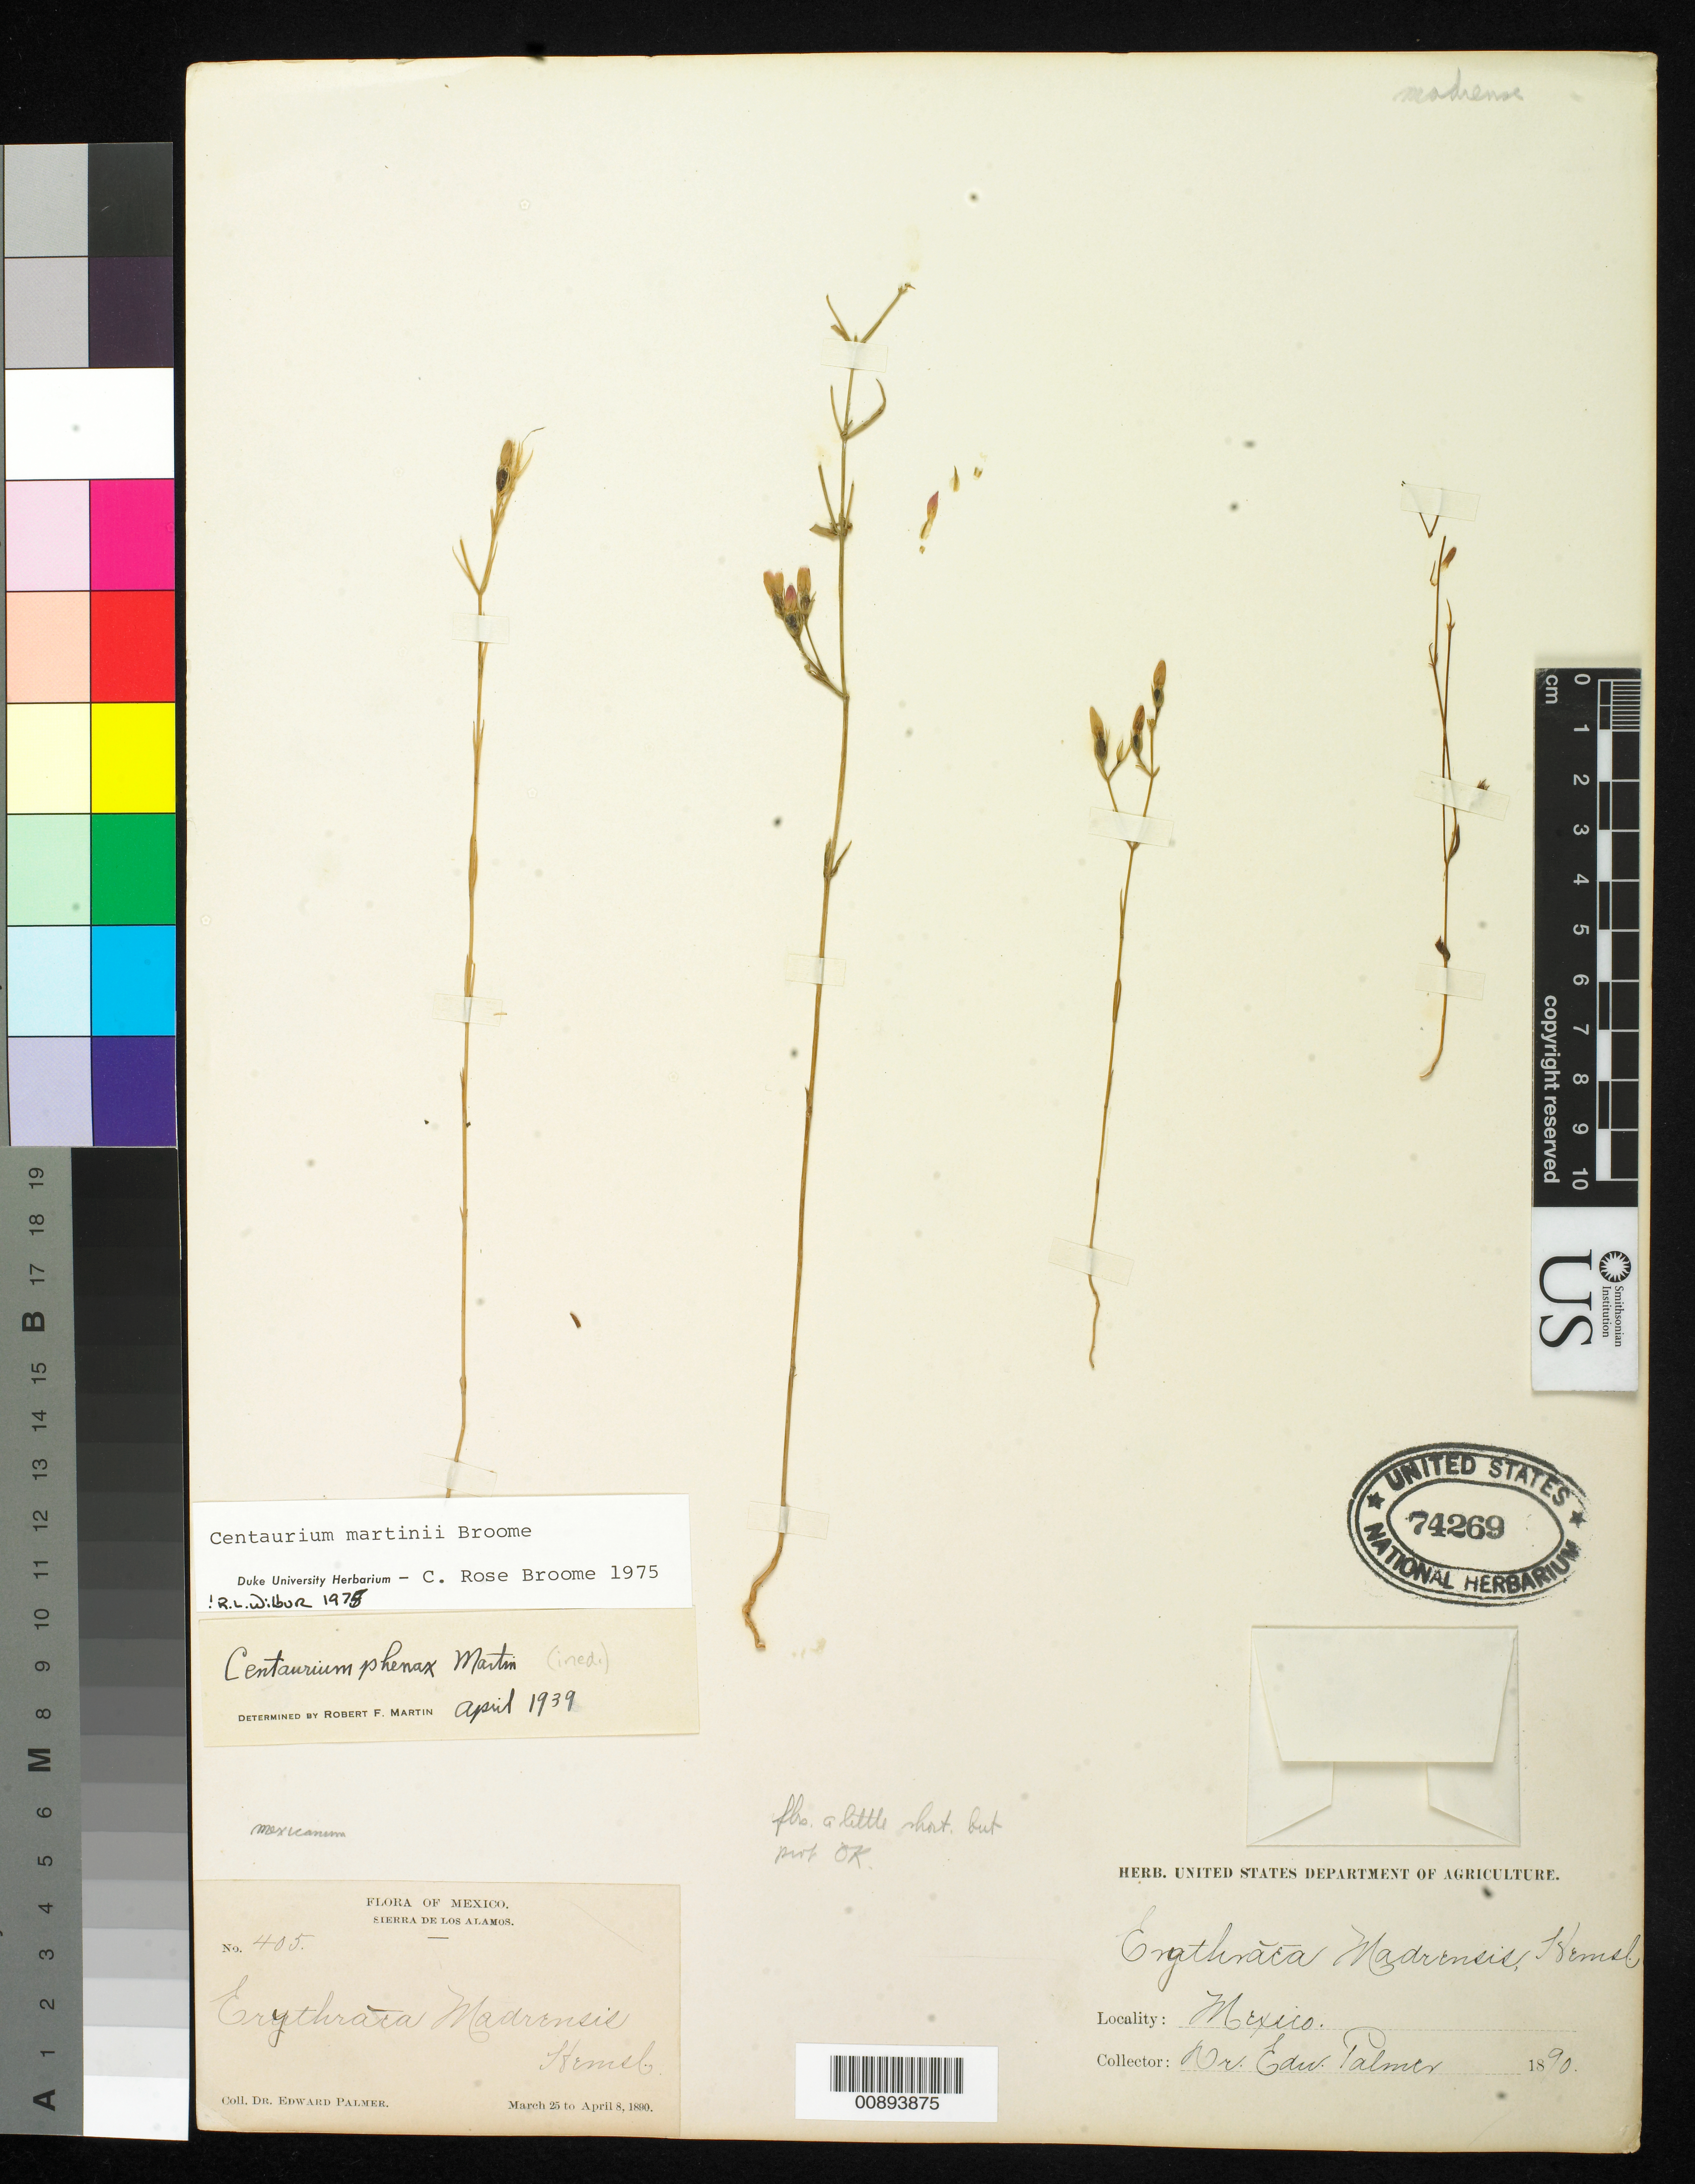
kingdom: Plantae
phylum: Tracheophyta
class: Magnoliopsida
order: Gentianales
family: Gentianaceae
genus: Centaurium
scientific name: Centaurium martinii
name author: C.R. Broome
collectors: E. Palmer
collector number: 405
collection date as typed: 25 Mar 1890 to 08 Apr 1890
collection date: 1890-03-25/1890-04-08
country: Mexico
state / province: Sonora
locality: Sierra de los Alamos, Sonora.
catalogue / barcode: US 74269